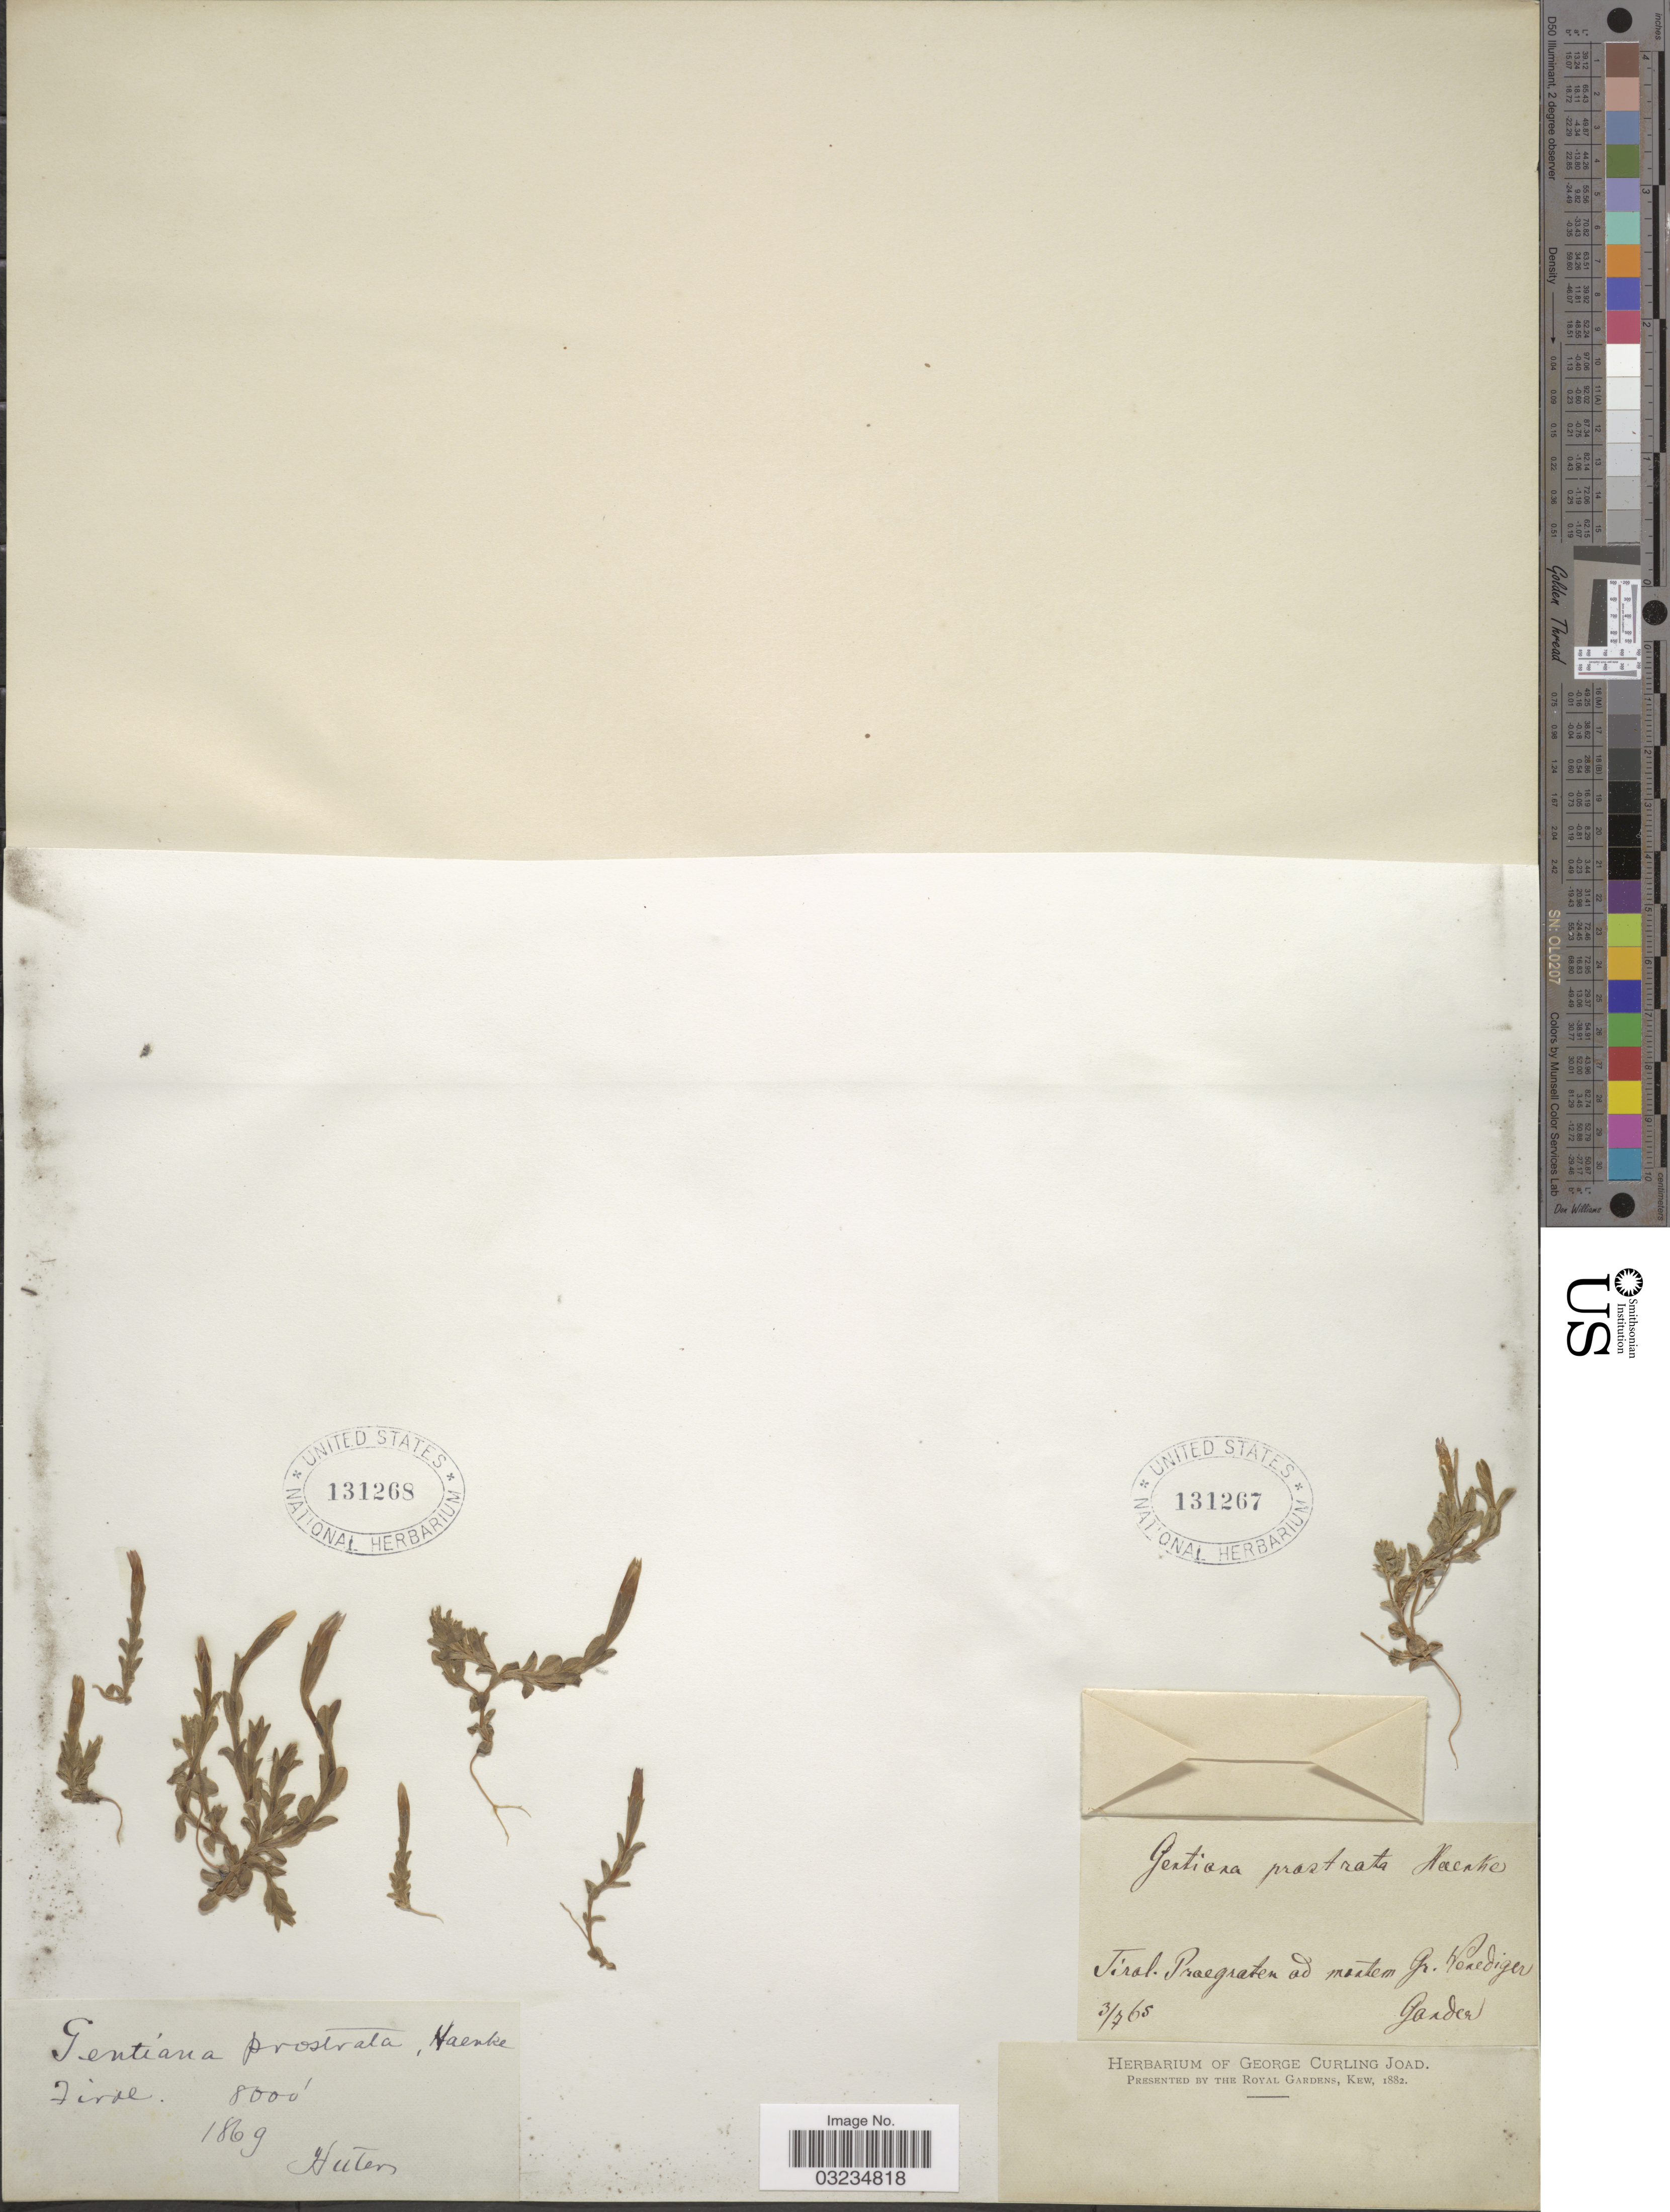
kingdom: Plantae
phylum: Tracheophyta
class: Magnoliopsida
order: Gentianales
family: Gentianaceae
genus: Gentiana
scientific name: Gentiana prostrata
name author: Haenke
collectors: -. Huter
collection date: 1869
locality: Tirol.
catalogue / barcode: US 131268